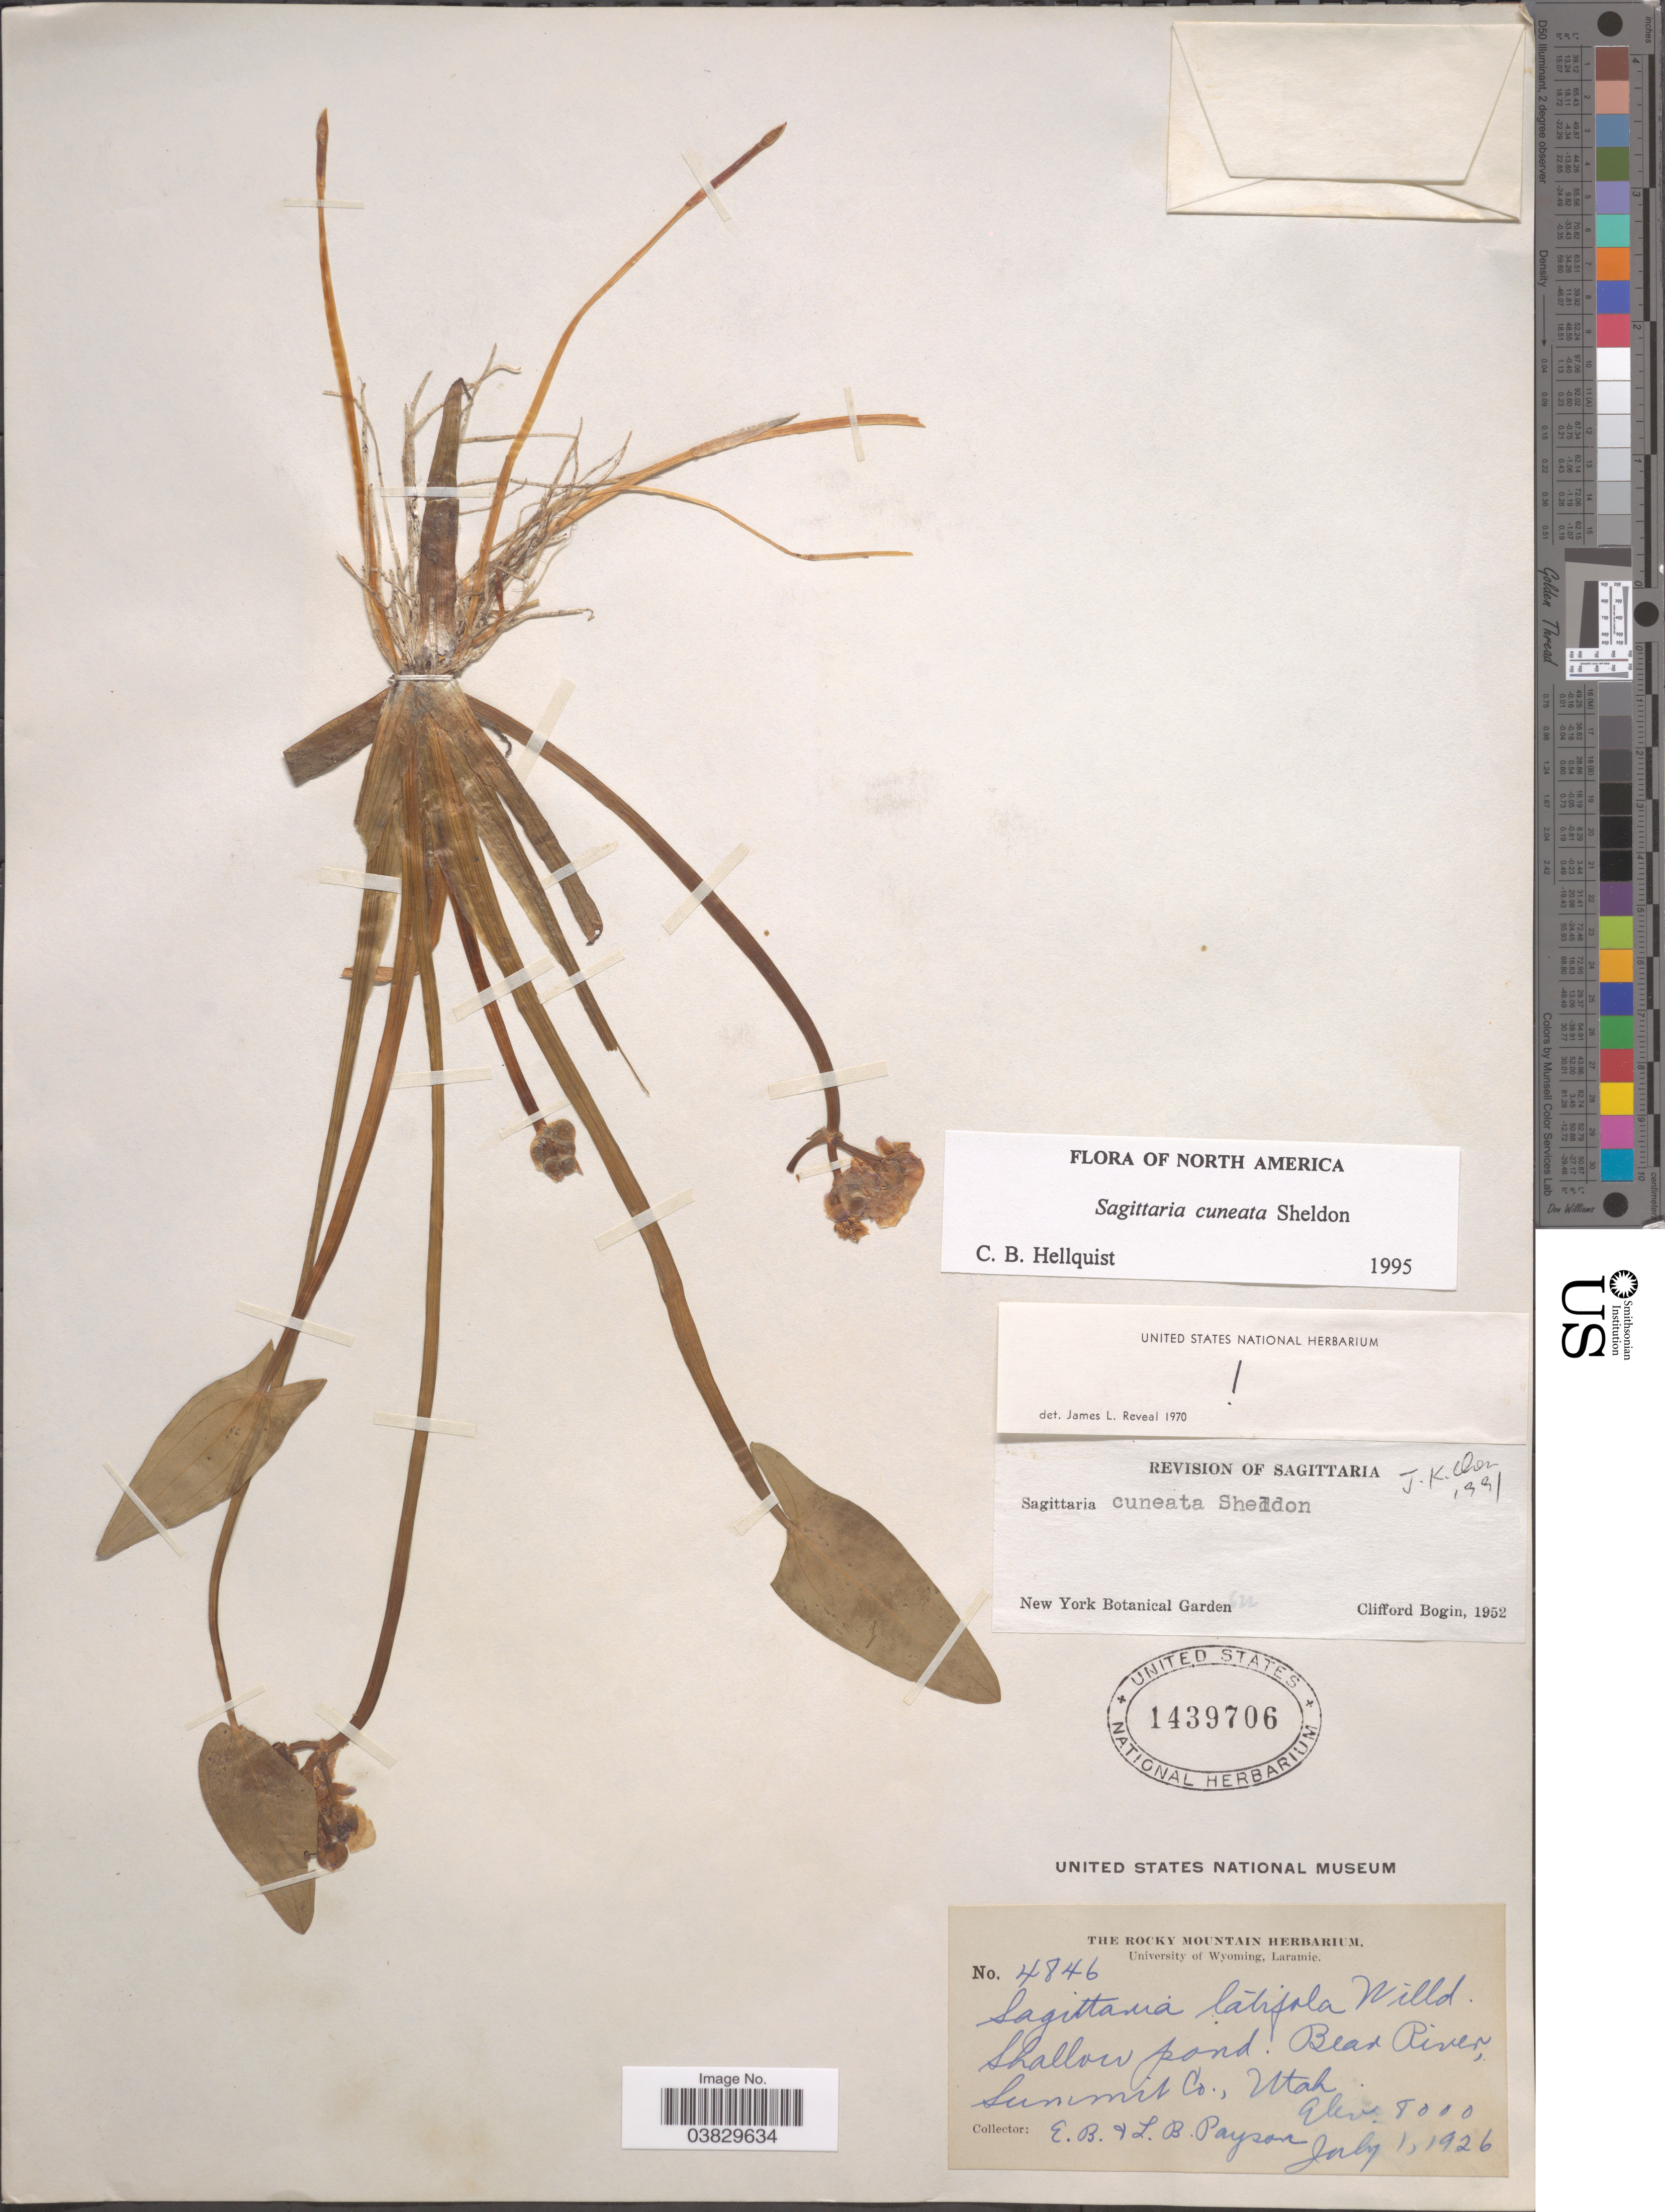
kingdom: Plantae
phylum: Tracheophyta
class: Liliopsida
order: Alismatales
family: Alismataceae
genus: Sagittaria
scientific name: Sagittaria cuneata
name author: E. Sheld.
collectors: E. B. Payson & L. Payson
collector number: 4846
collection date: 1926-07-01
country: United States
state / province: Utah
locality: Bead River, Summit Co.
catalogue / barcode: US 1439706